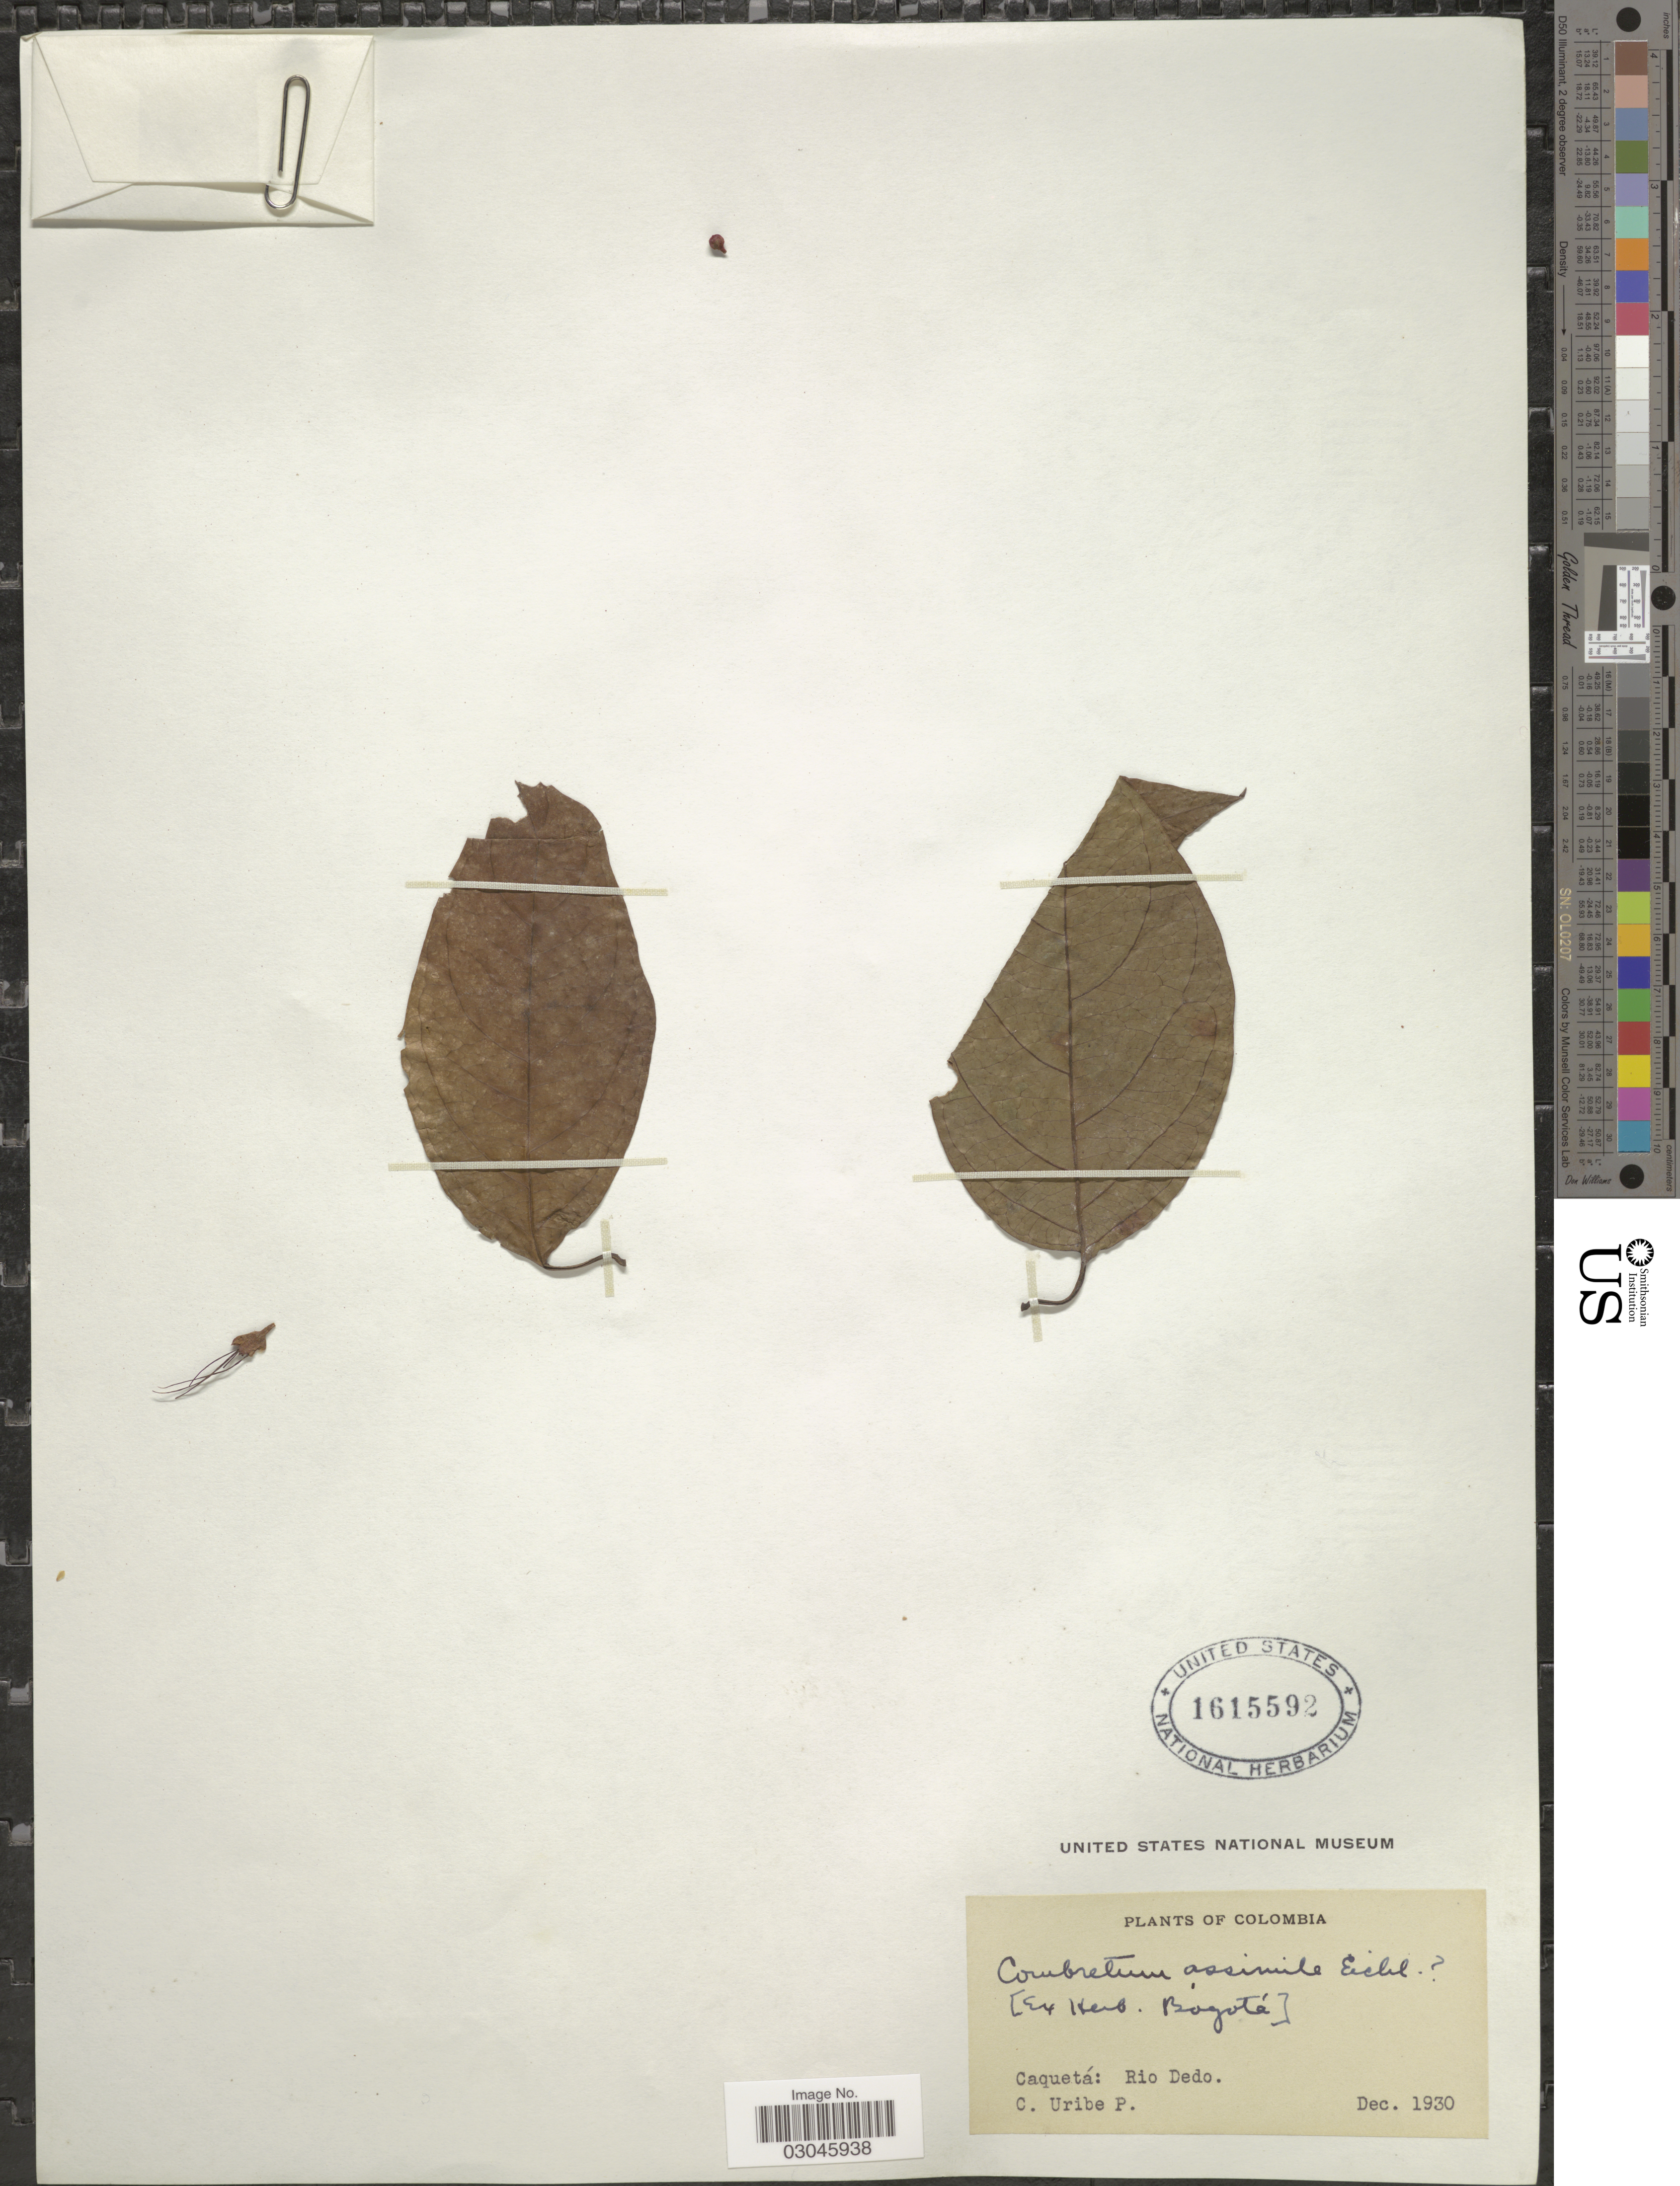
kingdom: Plantae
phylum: Tracheophyta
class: Magnoliopsida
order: Myrtales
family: Combretaceae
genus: Combretum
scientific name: Combretum assimile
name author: Eichler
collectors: C. Uribe P.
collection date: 1930-12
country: Colombia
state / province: Caquetá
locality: Rio Dedo.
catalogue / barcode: US 1615592